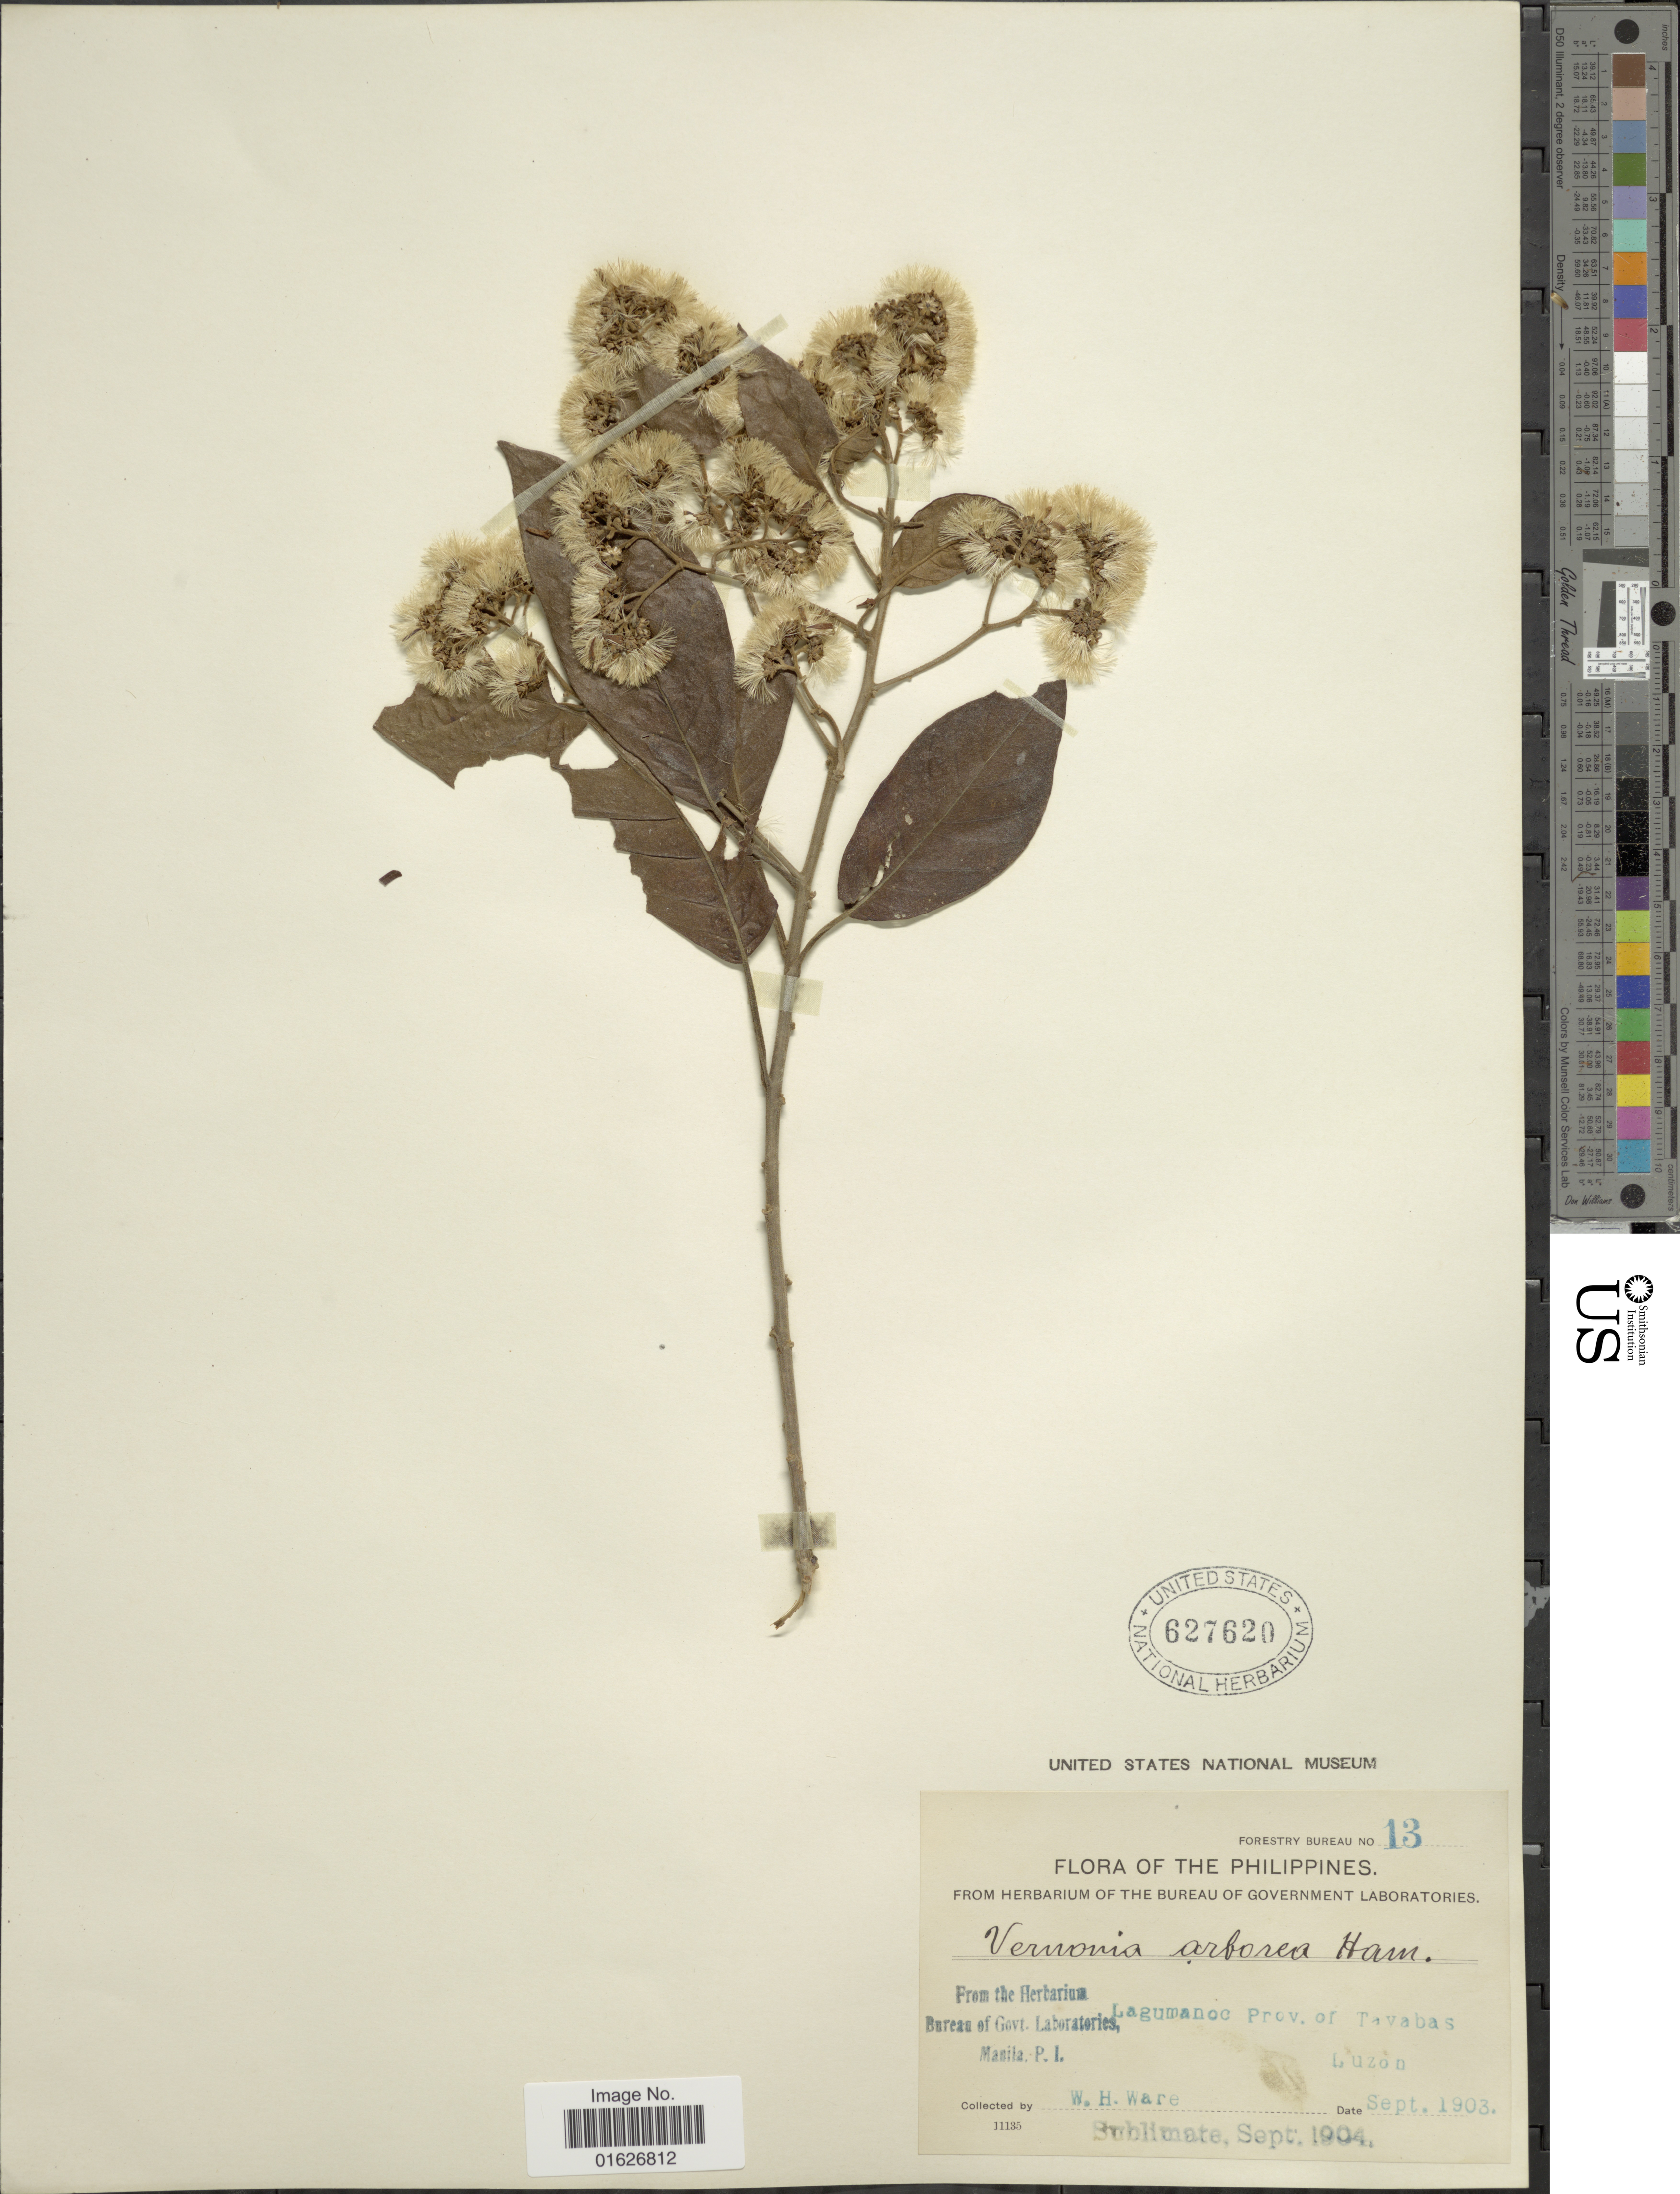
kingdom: Plantae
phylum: Tracheophyta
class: Magnoliopsida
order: Asterales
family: Asteraceae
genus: Strobocalyx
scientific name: Strobocalyx arborea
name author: (Buch.-Ham.) Sch. Bip.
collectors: W. Ware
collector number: Forestry Bureau 13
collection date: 1903-09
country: Philippines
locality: Lagumanoc, Prov of Tavabas, Luzon.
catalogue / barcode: US 627620